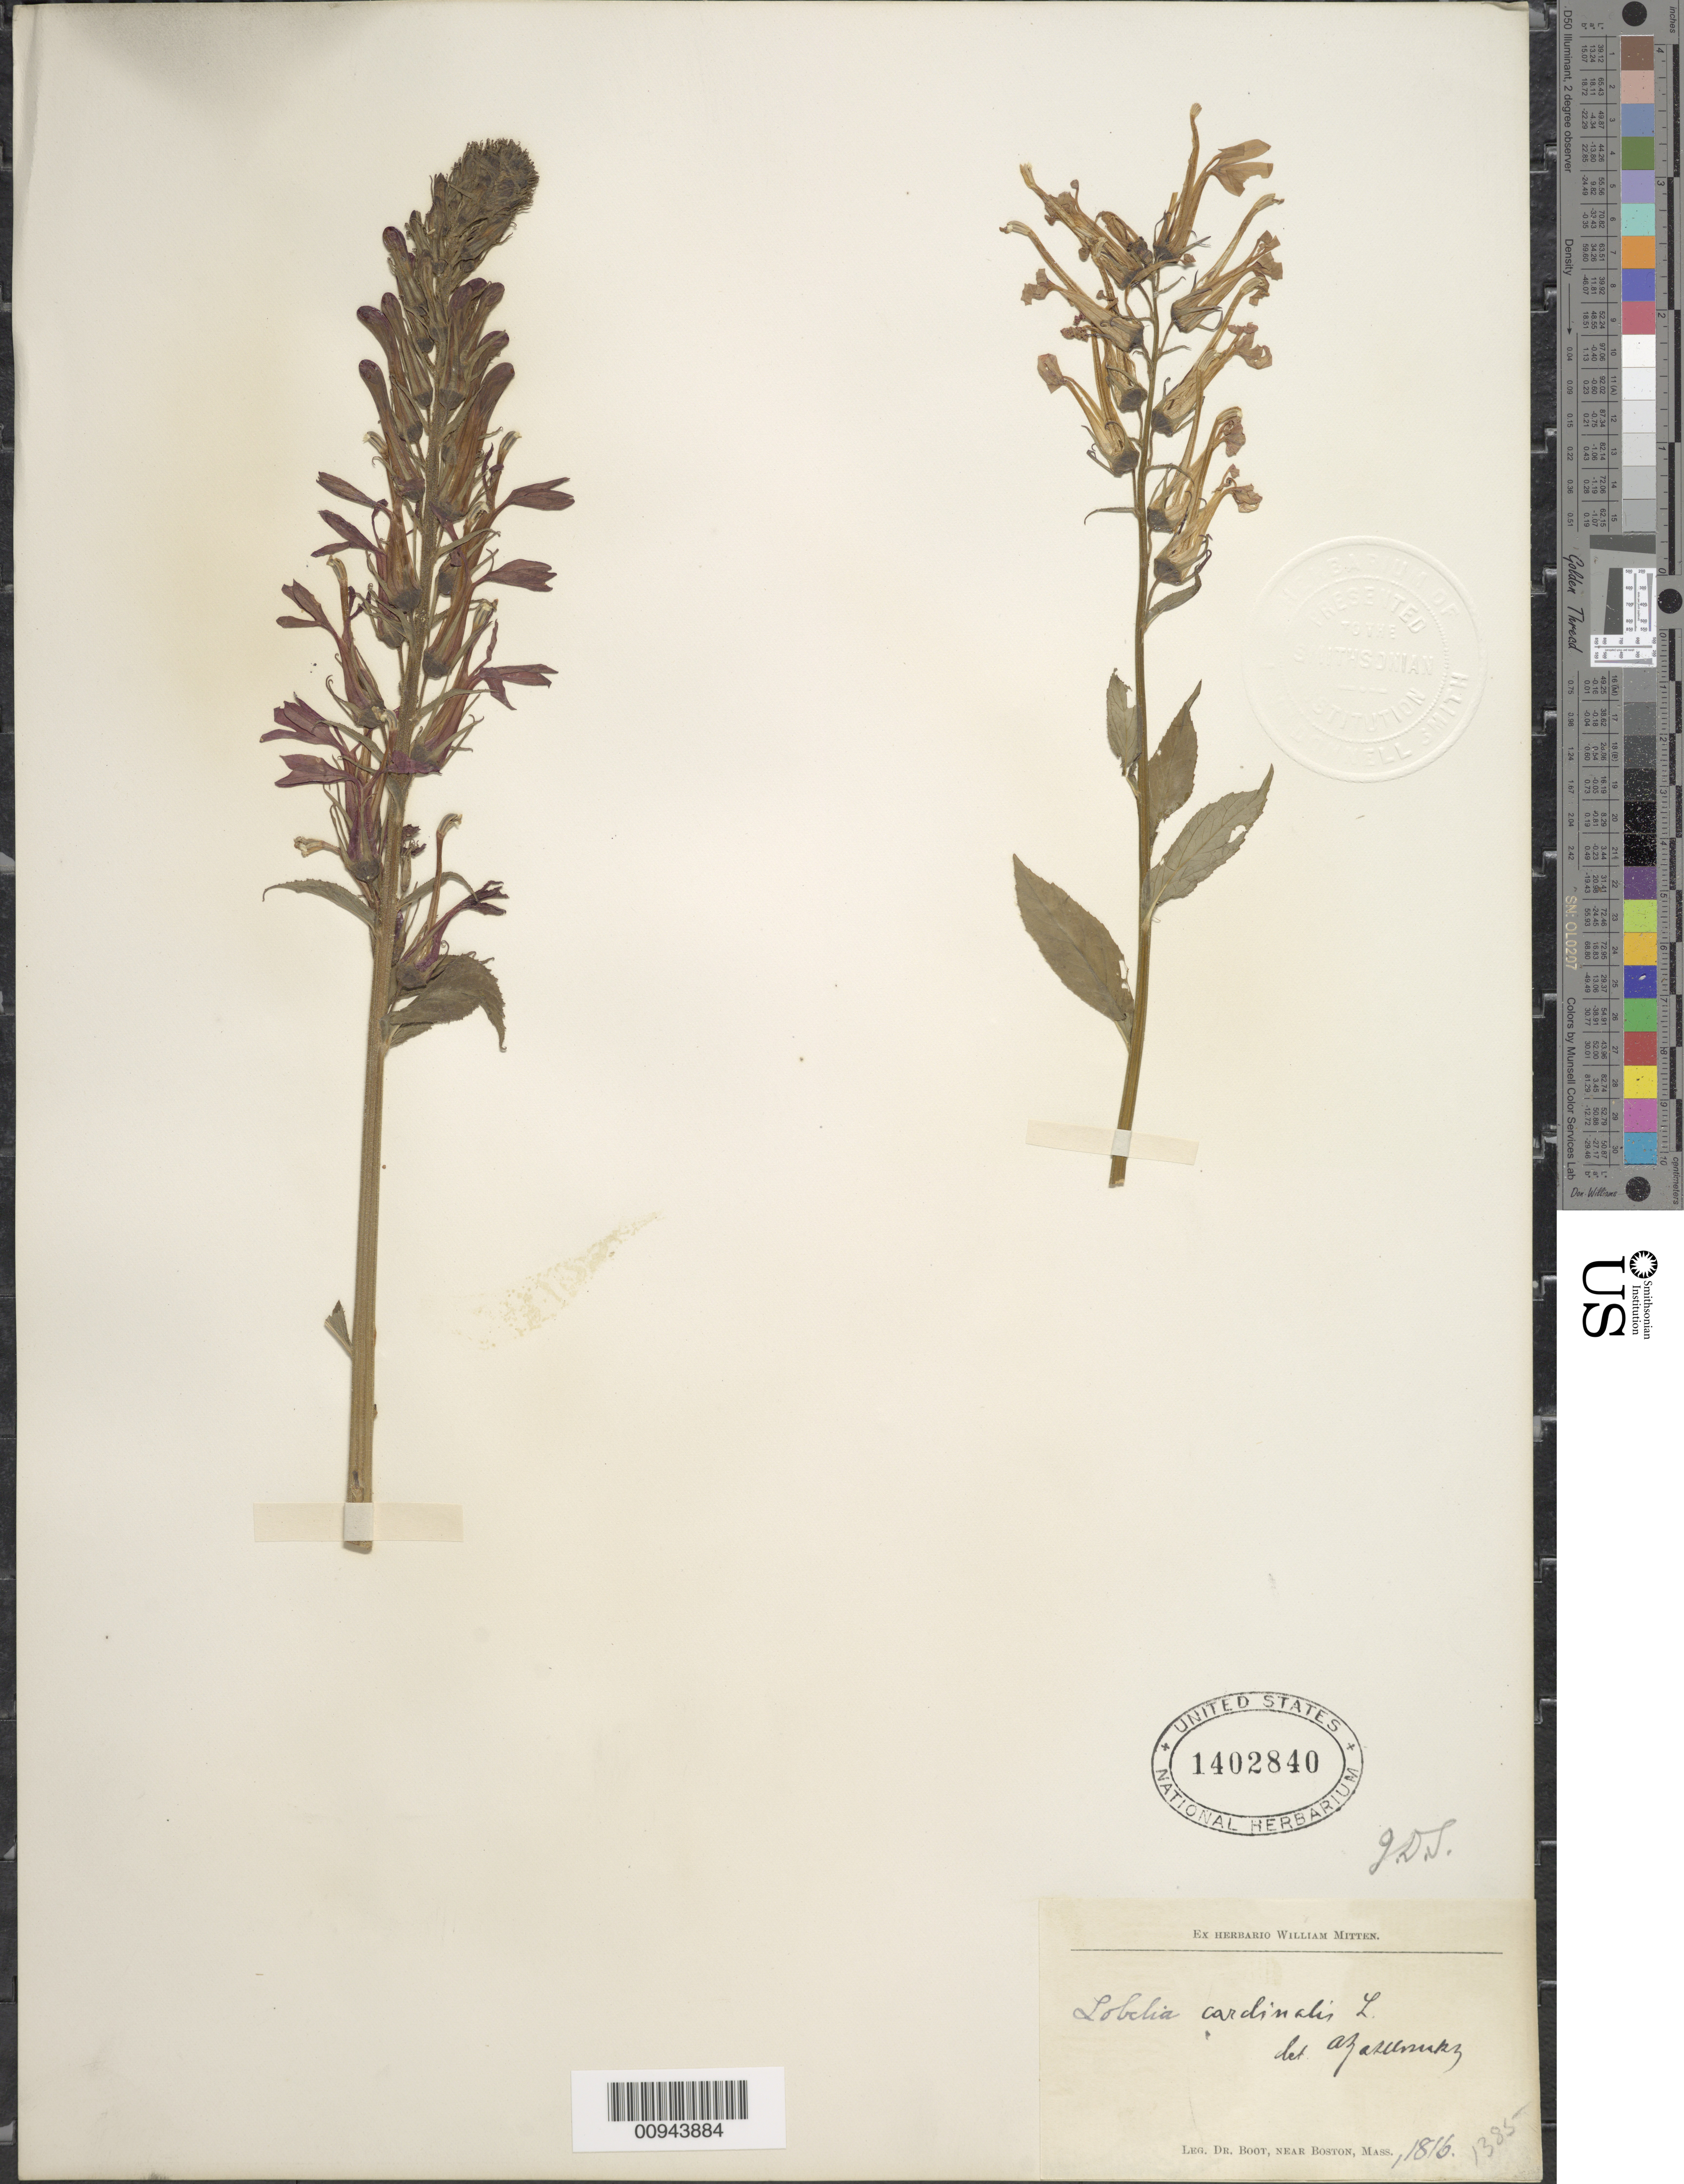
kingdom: Plantae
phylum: Tracheophyta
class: Magnoliopsida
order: Asterales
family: Campanulaceae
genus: Lobelia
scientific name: Lobelia cardinalis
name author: L.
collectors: -. Boot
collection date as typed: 1816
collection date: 1816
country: United States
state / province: Massachusetts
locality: Near Boston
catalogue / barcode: US 1402840